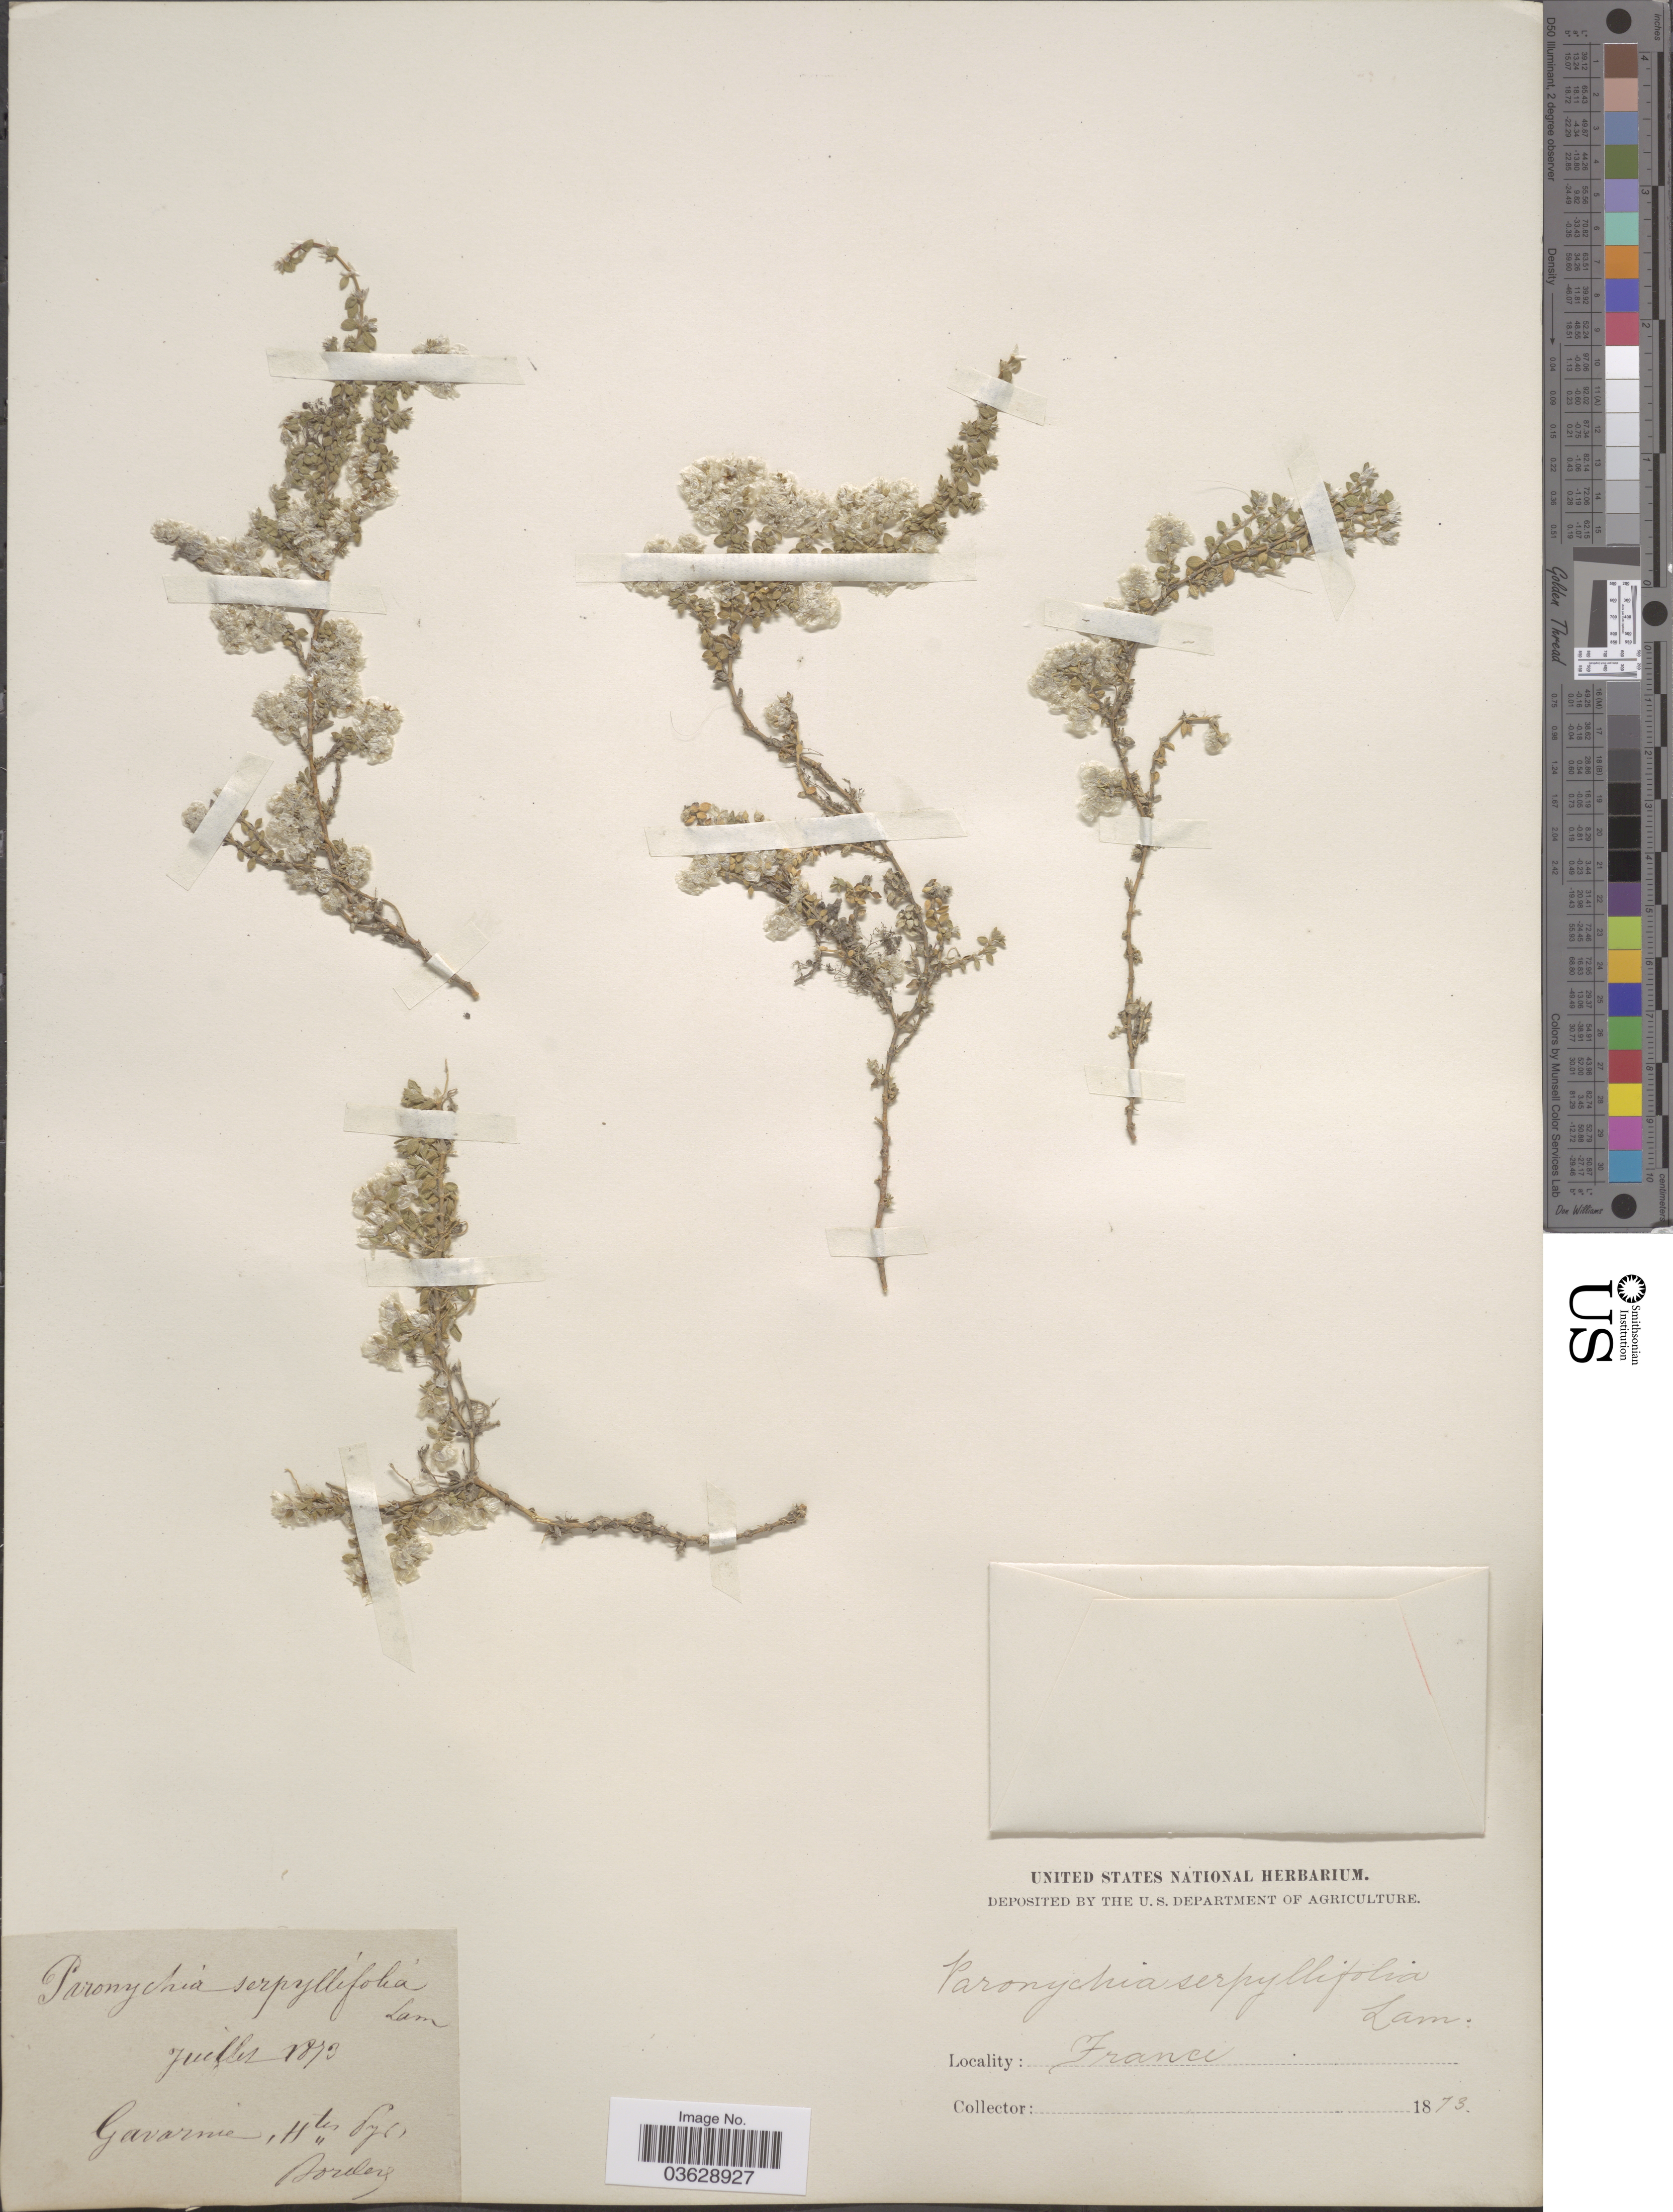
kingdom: Plantae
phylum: Tracheophyta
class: Magnoliopsida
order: Caryophyllales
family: Caryophyllaceae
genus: Paronychia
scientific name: Paronychia kapela subsp. serpyllifolia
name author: (Chaix) Graebn.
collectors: -. Bordey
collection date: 1873-07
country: France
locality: Gavarme.